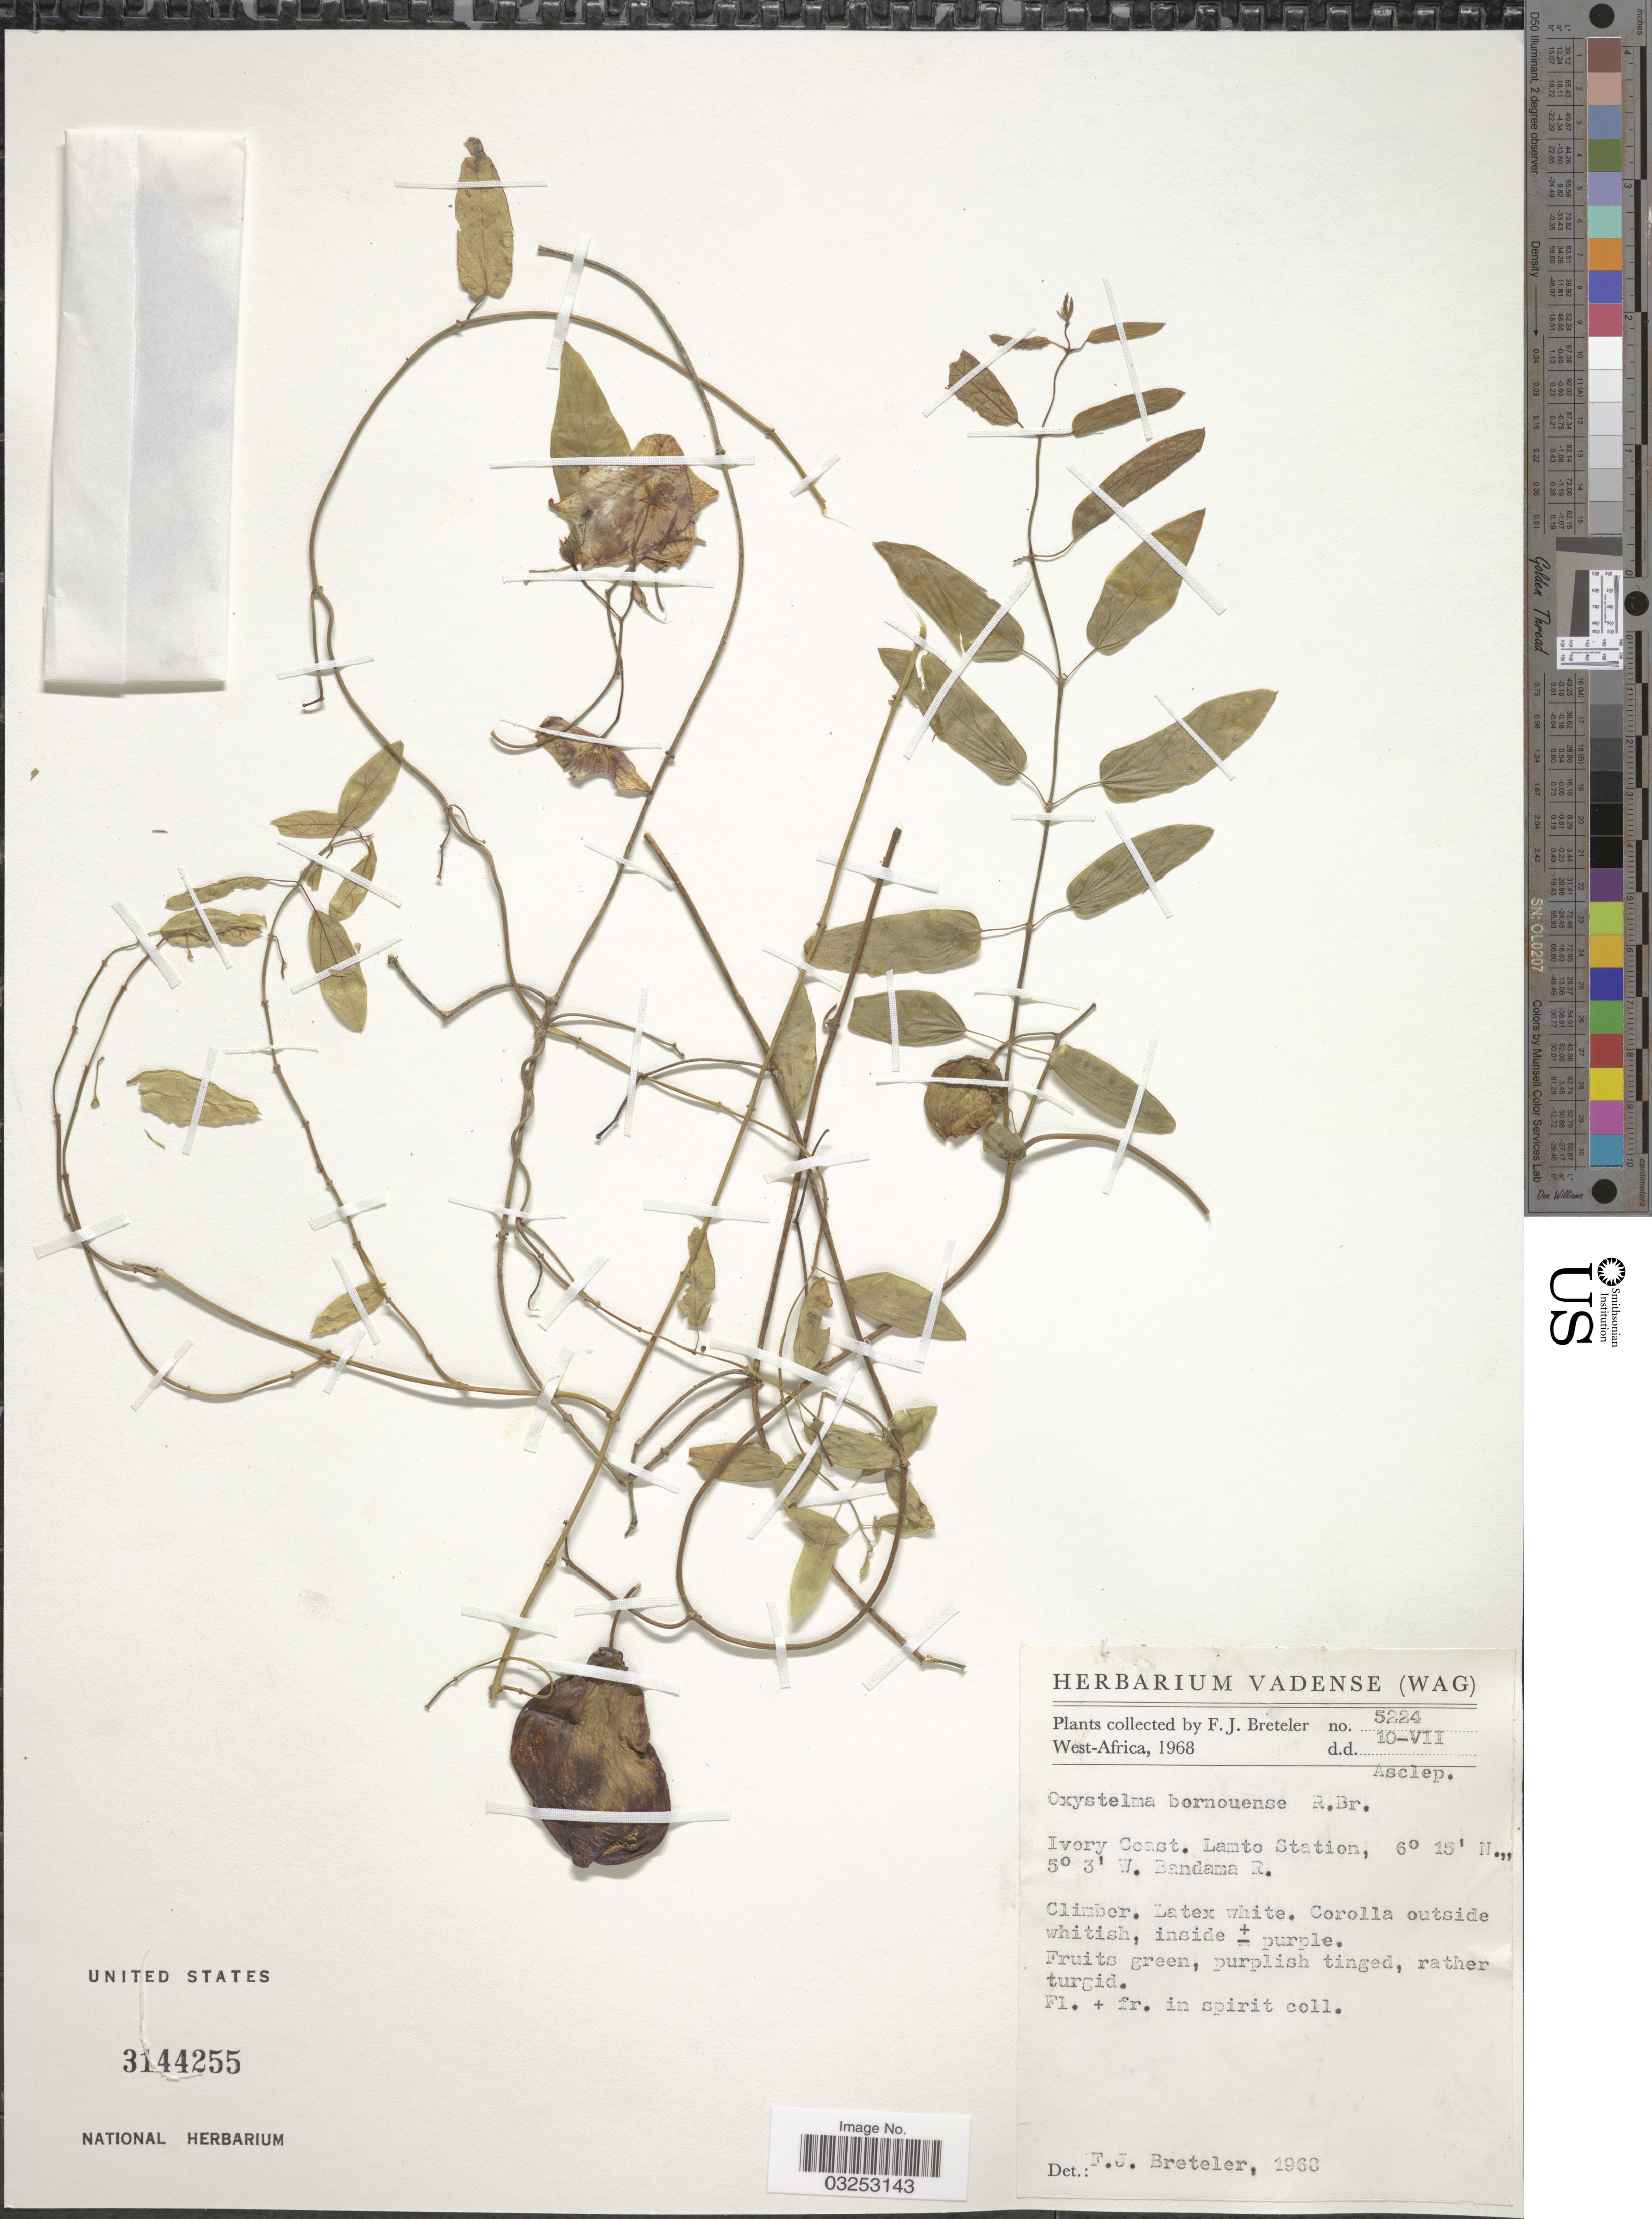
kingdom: Plantae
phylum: Tracheophyta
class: Magnoliopsida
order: Gentianales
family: Apocynaceae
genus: Oxystelma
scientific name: Oxystelma bornouense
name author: R. Br.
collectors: F. J. Breteler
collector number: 5224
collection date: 1968-07-10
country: Ivory Coast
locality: Lamto Station, Bandama R.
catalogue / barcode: US 3144255